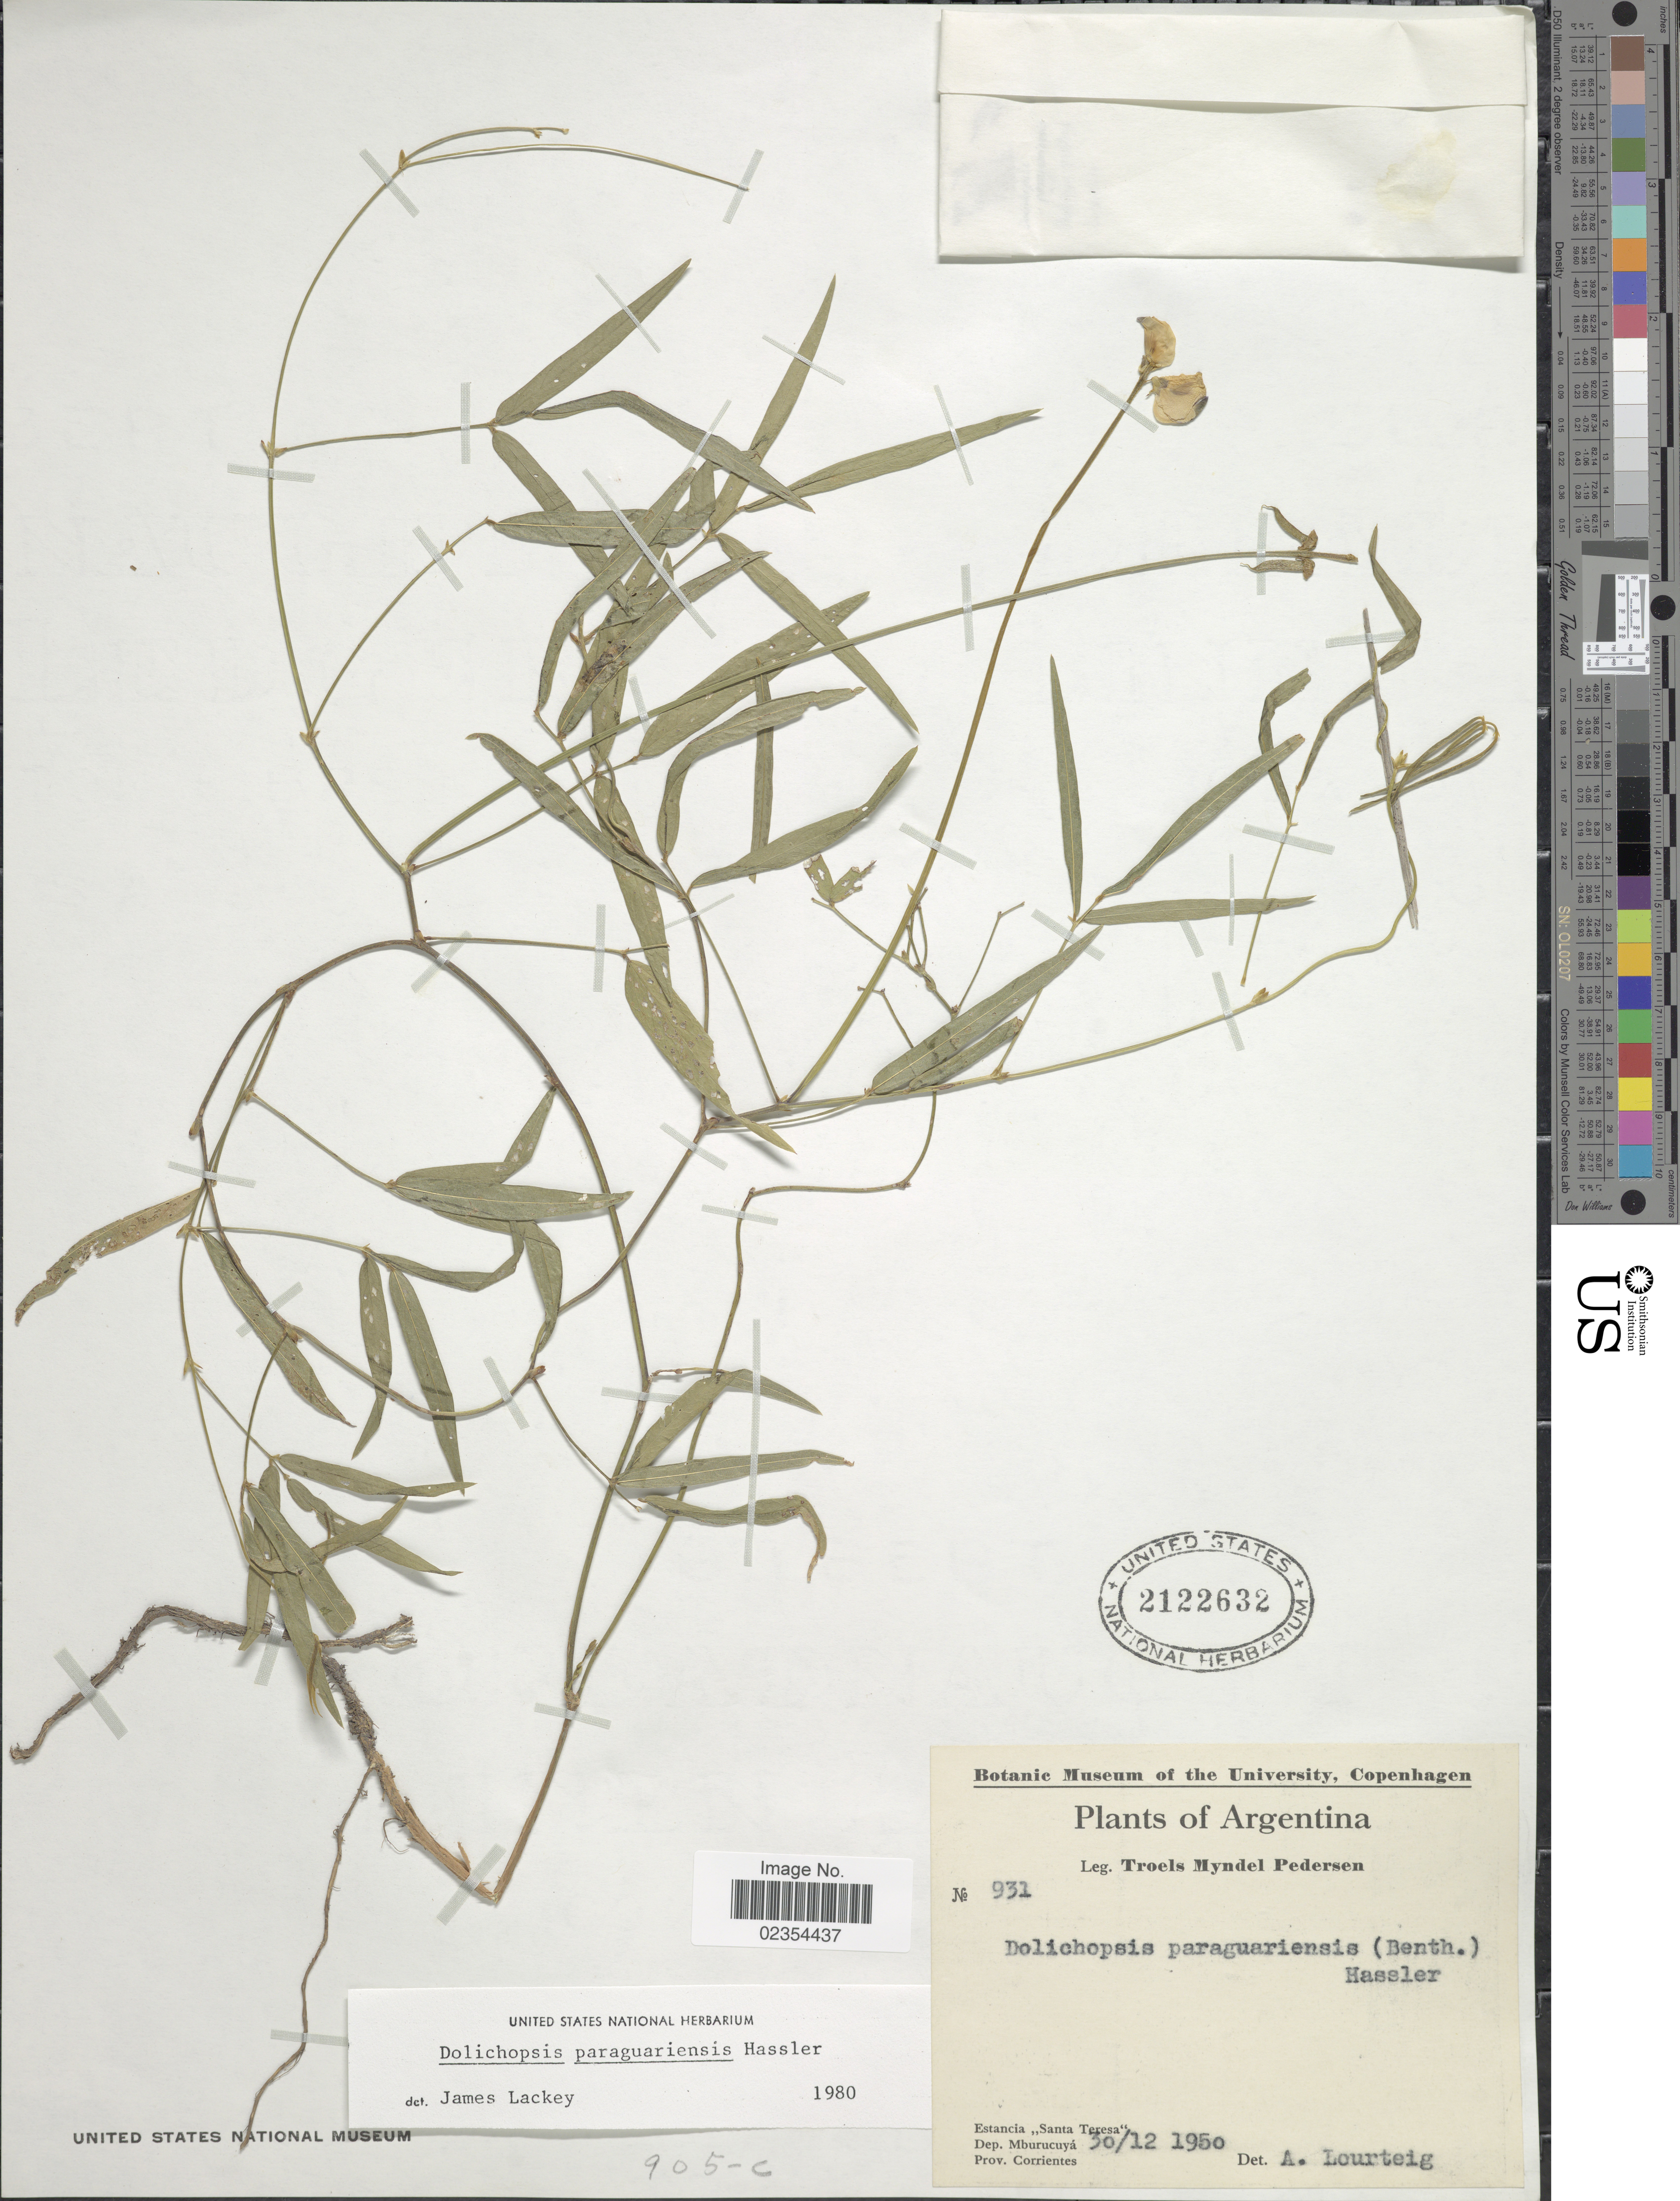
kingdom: Plantae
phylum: Tracheophyta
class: Magnoliopsida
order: Fabales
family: Fabaceae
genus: Dolichopsis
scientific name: Dolichopsis paraguariensis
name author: Hassl.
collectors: T. Pederson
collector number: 931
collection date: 1950-12-30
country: Argentina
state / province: Corrientes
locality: Estancia "Santa Teresa", Dep. Mburucuya.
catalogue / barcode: US 2122632